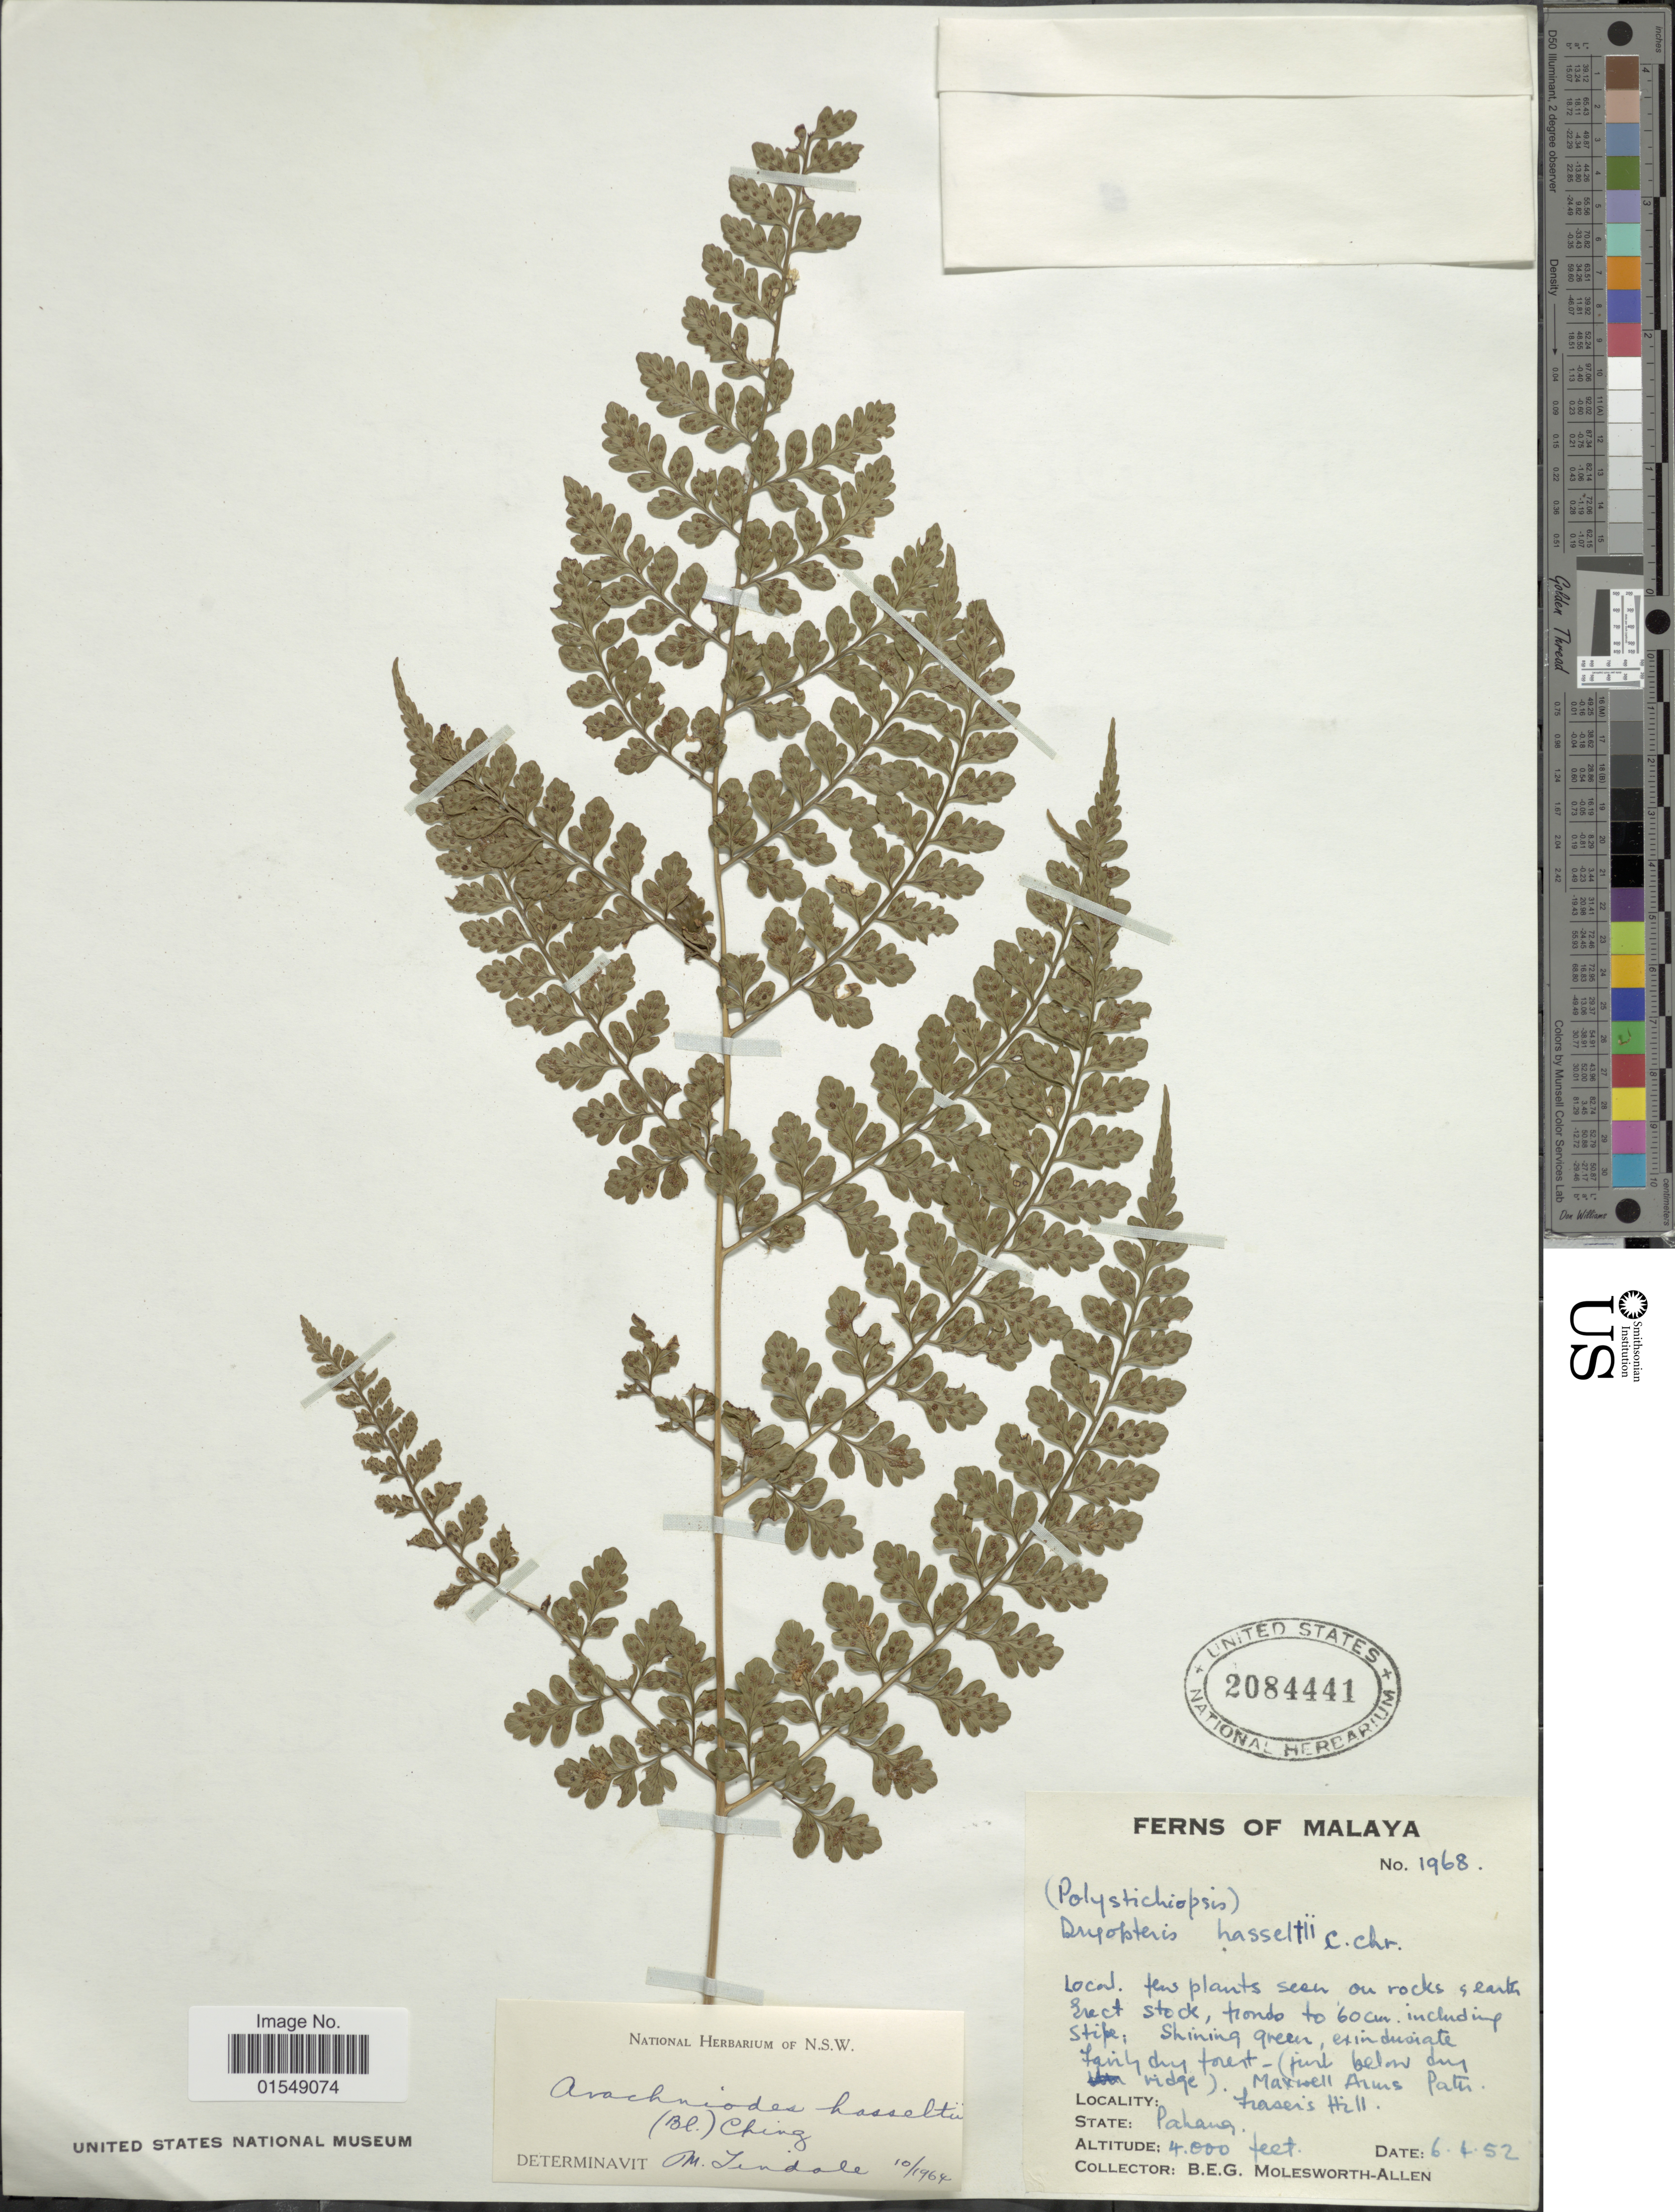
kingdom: Plantae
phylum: Tracheophyta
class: Polypodiopsida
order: Polypodiales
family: Dryopteridaceae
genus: Arachniodes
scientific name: Arachniodes hasseltii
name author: (Blume) Ching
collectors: B. E. G. Molesworth-Allen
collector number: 1968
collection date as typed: Transcribed d/m/y: 6/4/52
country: Malaysia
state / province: Pahang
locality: Maxwell Arms Path, Fraser's Hill [Bukit Fraser]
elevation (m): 1219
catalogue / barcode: US 2084441